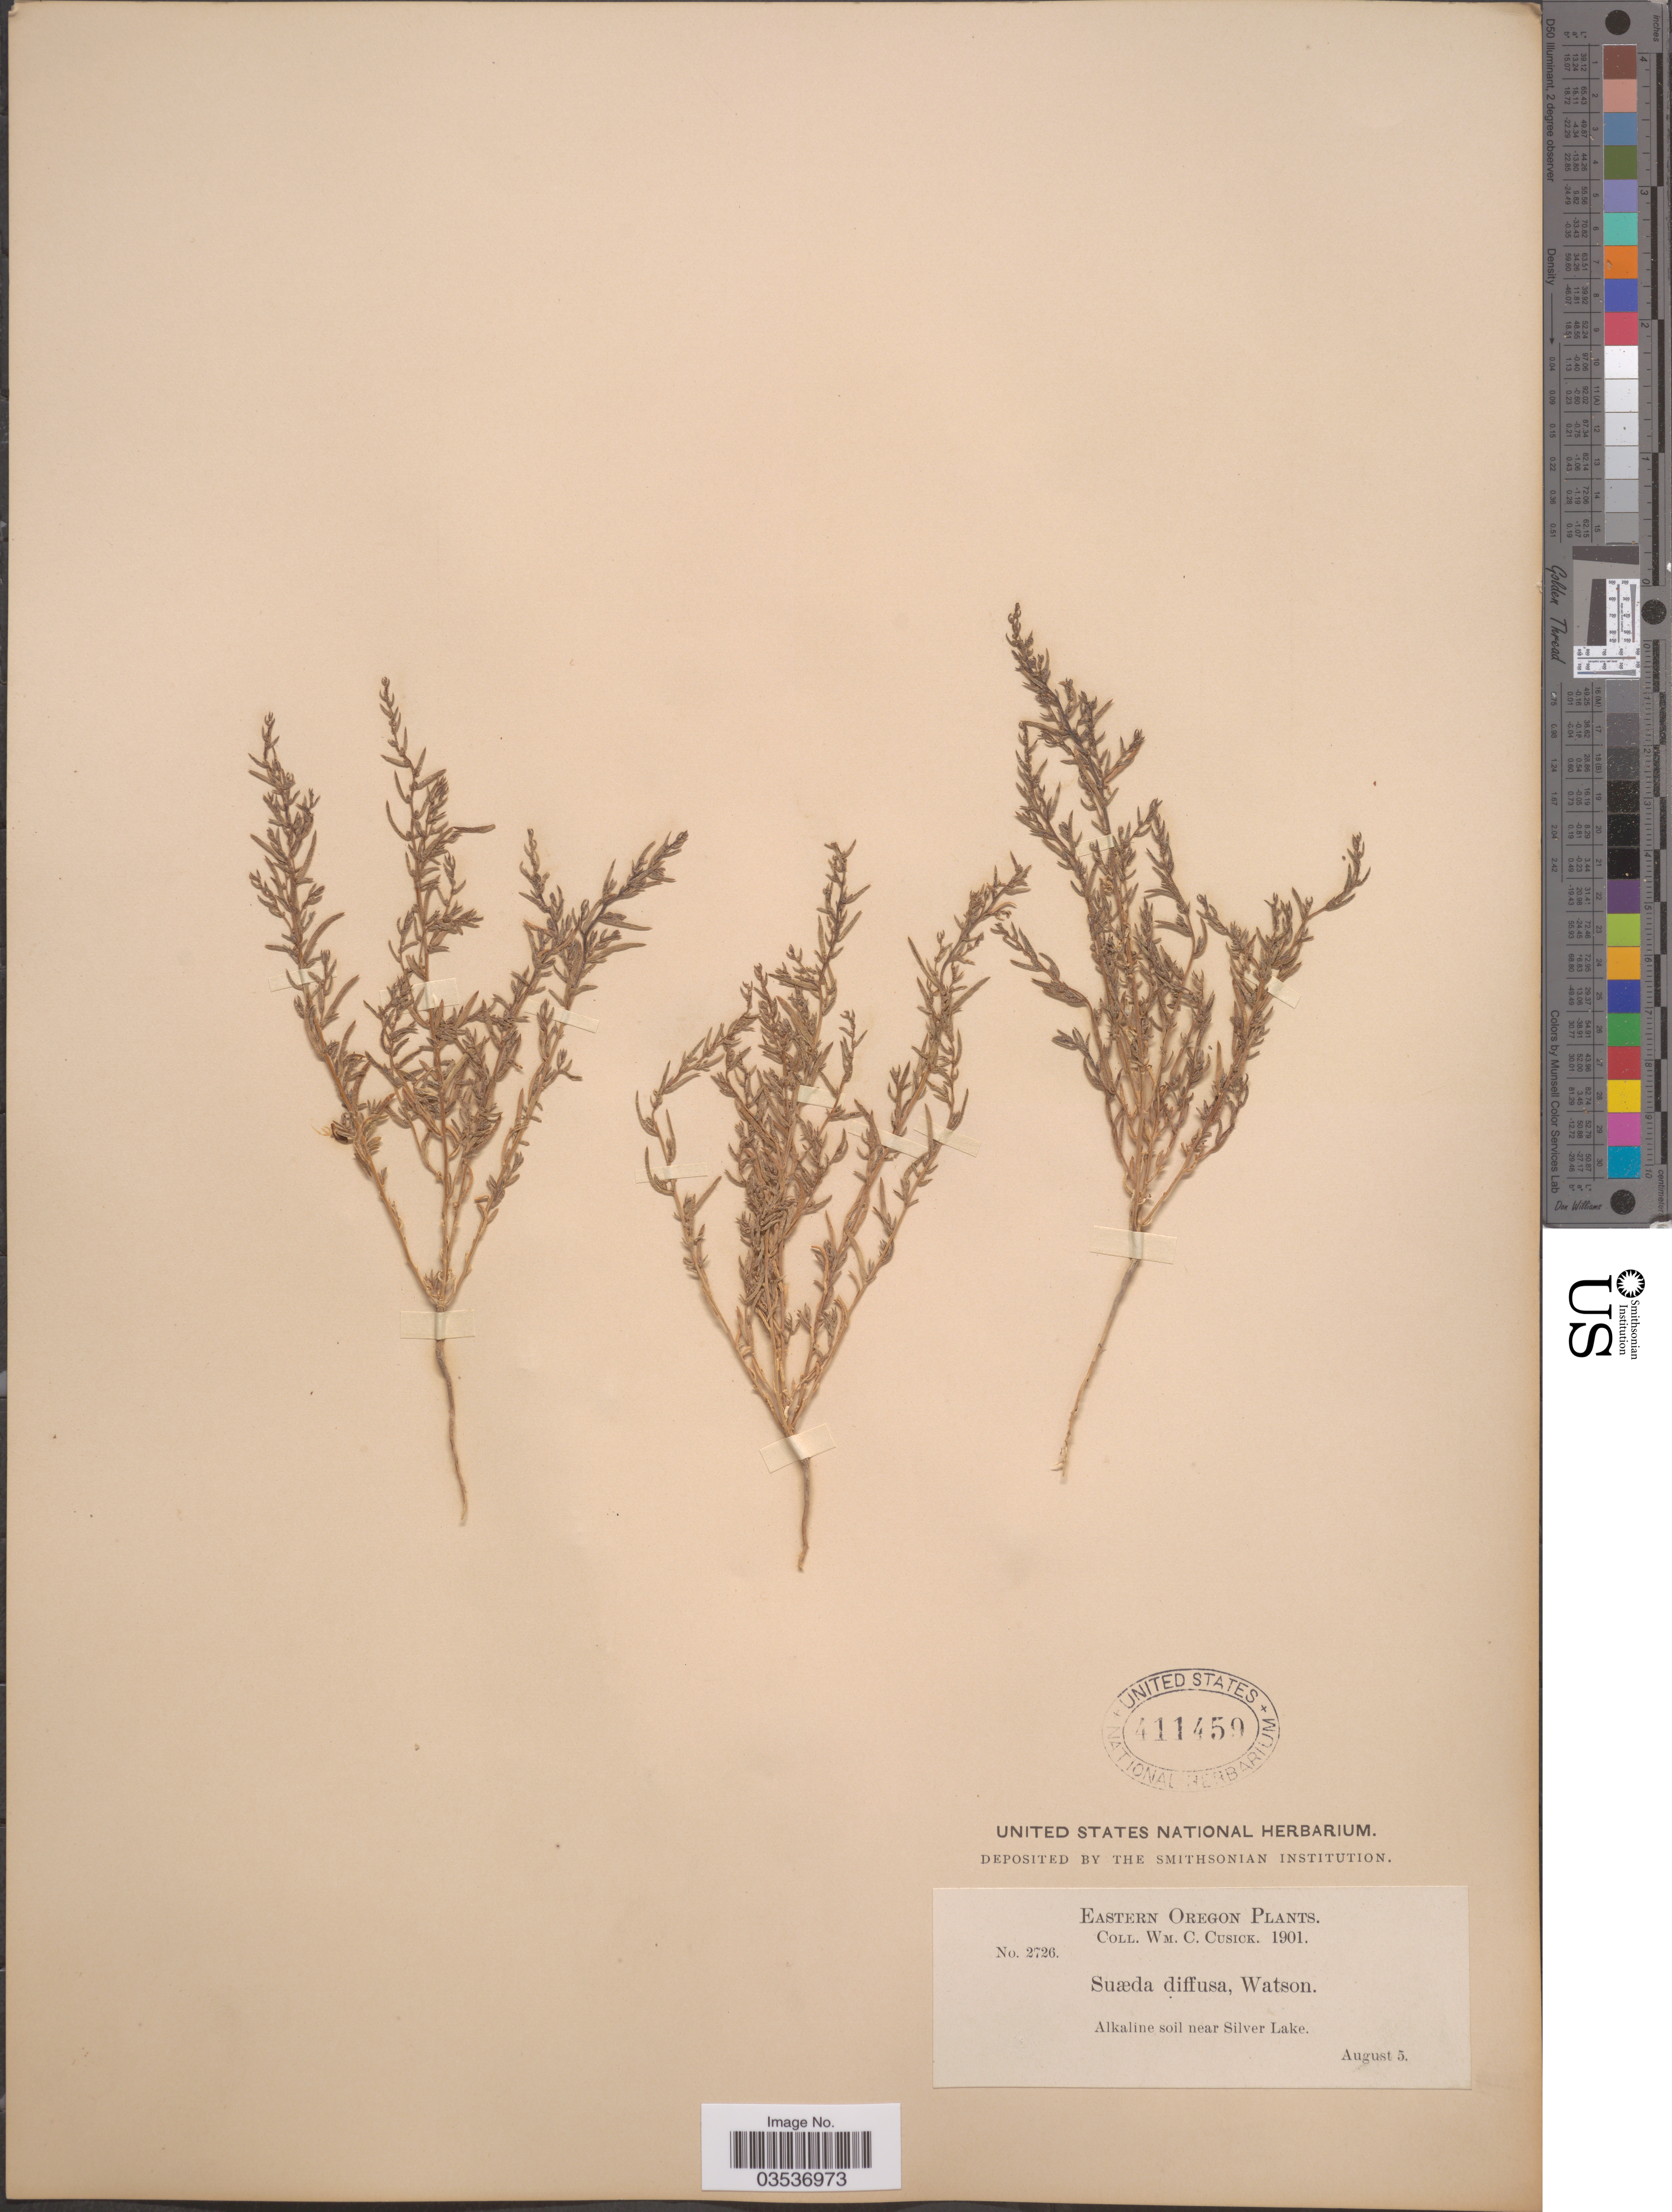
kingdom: Plantae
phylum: Tracheophyta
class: Magnoliopsida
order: Caryophyllales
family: Amaranthaceae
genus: Suaeda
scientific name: Suaeda nigra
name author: (Raf.) J.F. Macbr.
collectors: W. C. Cusick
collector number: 2726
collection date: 1901-08-05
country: United States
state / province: Oregon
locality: Eastern Oregon. Soil near Silver Lake.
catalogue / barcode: US 411459